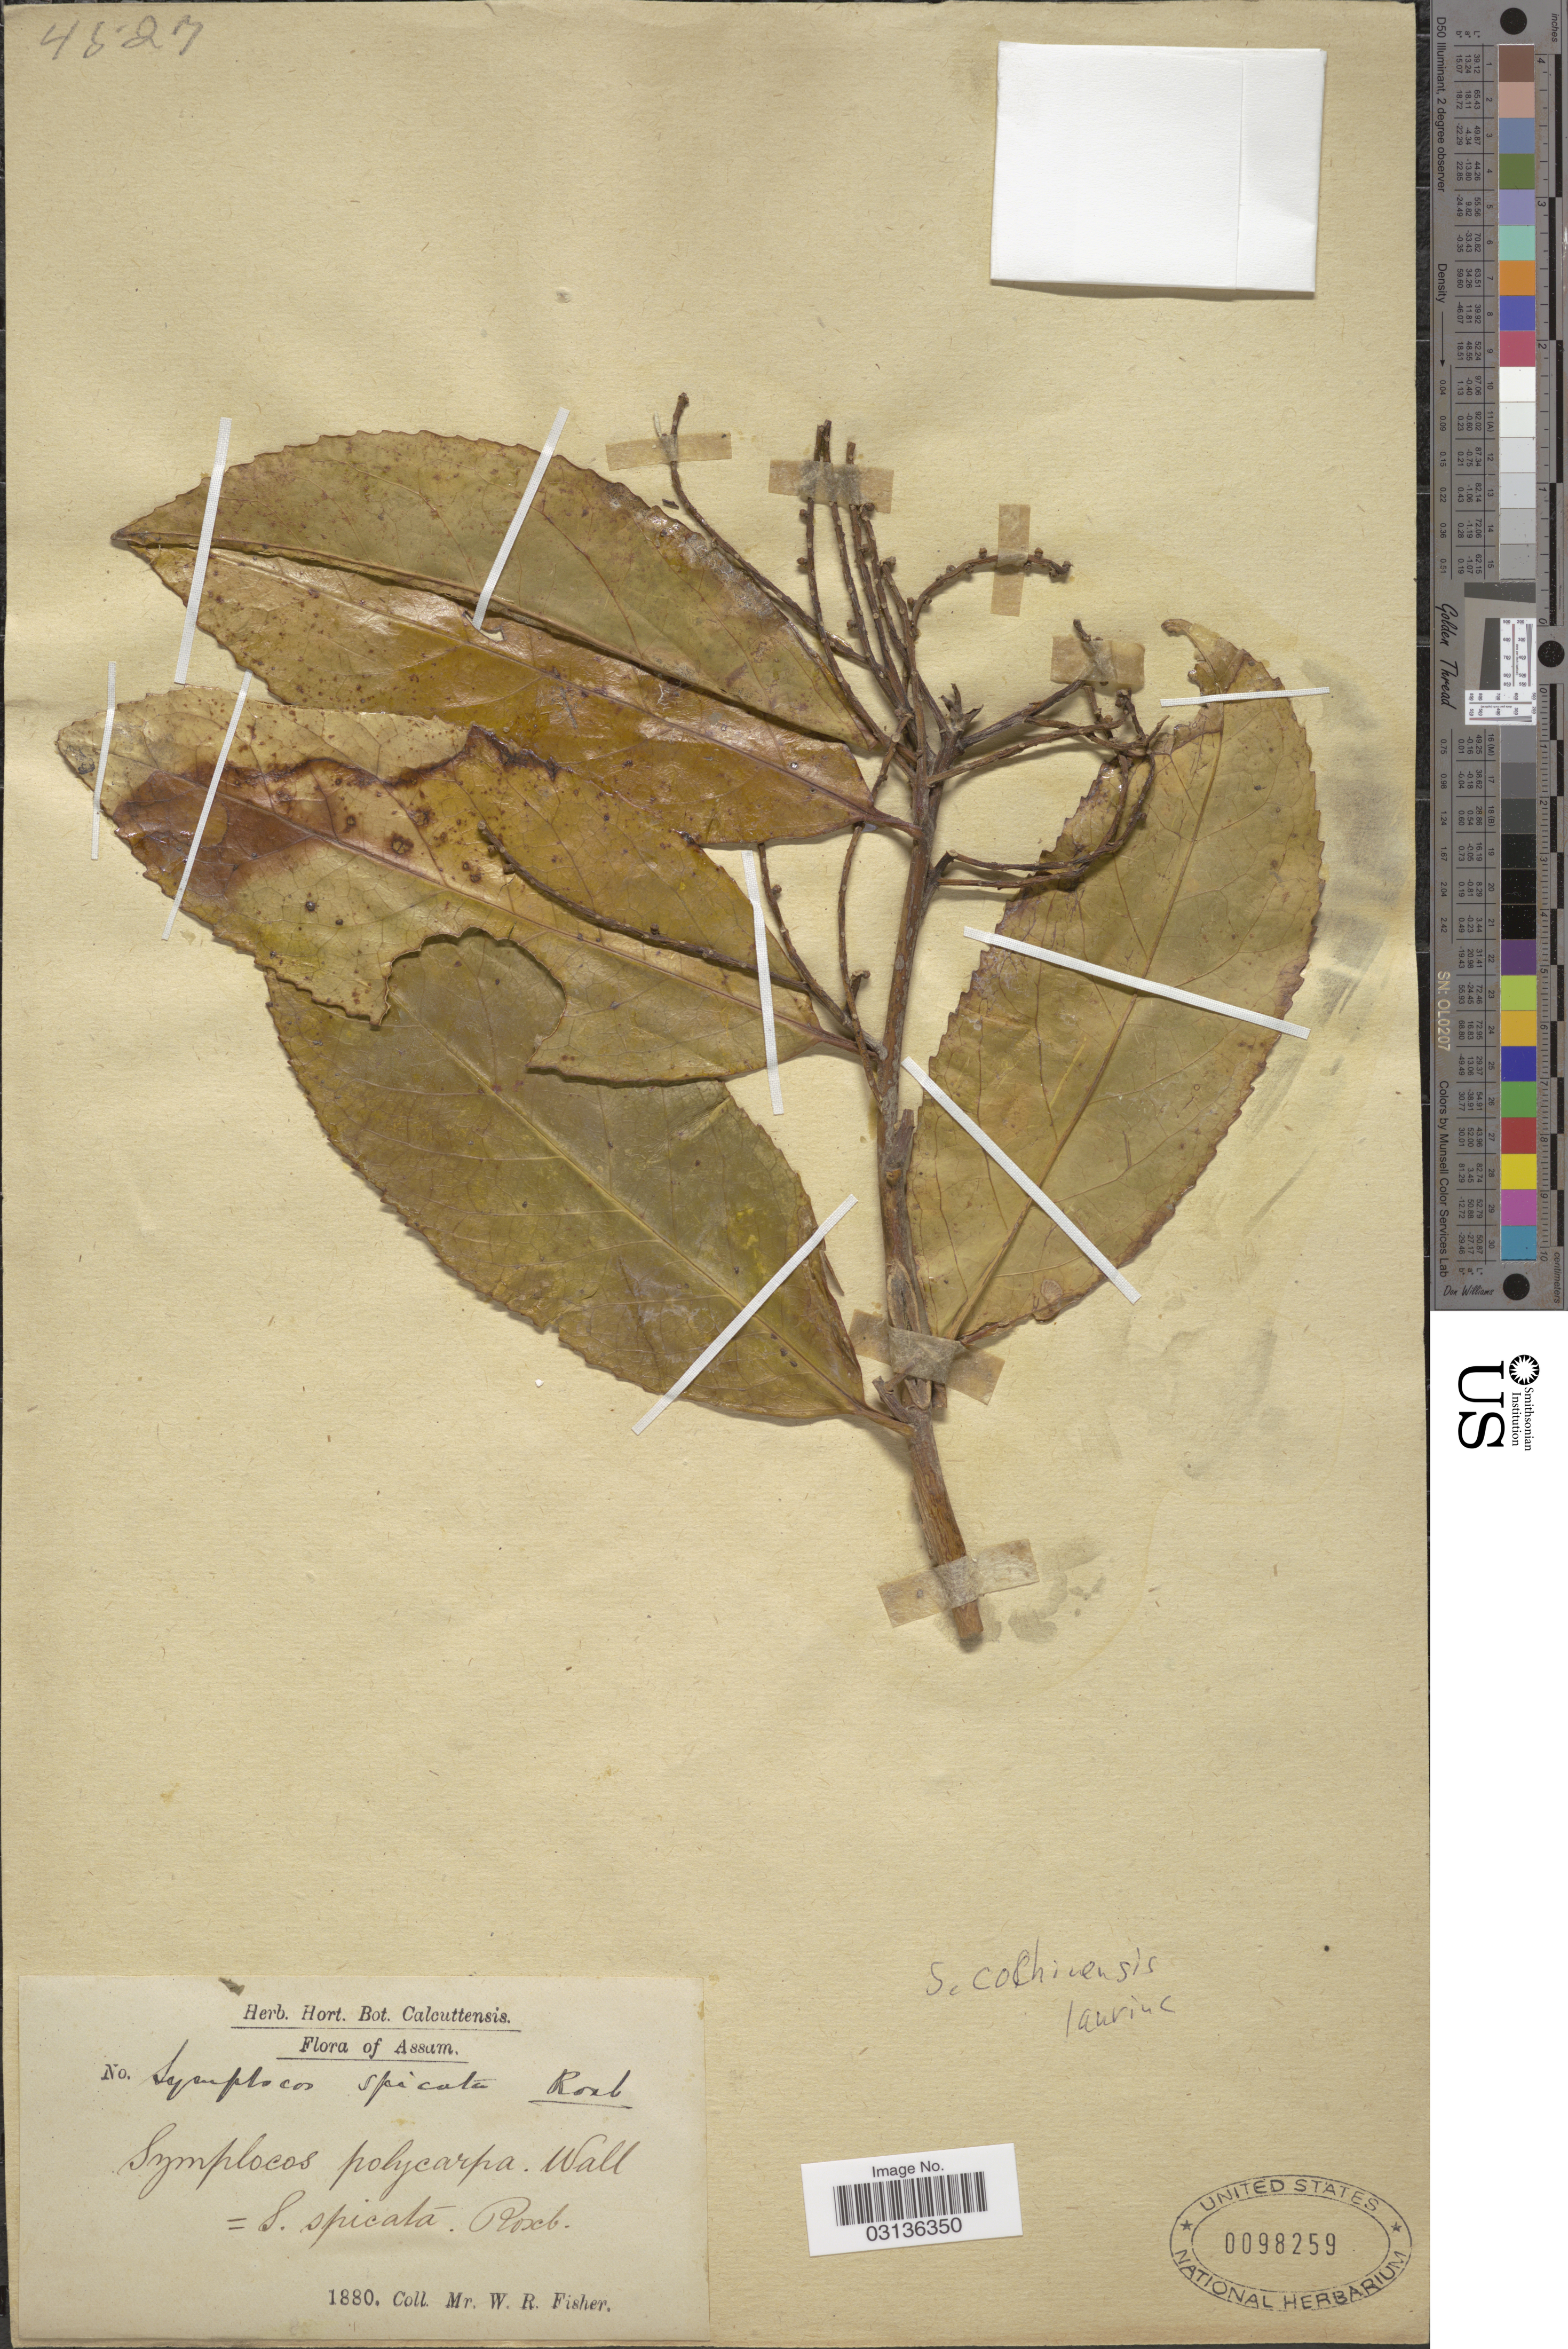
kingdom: Plantae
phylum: Tracheophyta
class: Magnoliopsida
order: Ericales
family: Symplocaceae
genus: Symplocos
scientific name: Symplocos cochinchinensis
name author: (Lour.) S. Moore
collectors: W. Fisher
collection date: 1880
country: India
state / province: Assam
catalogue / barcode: US 98259